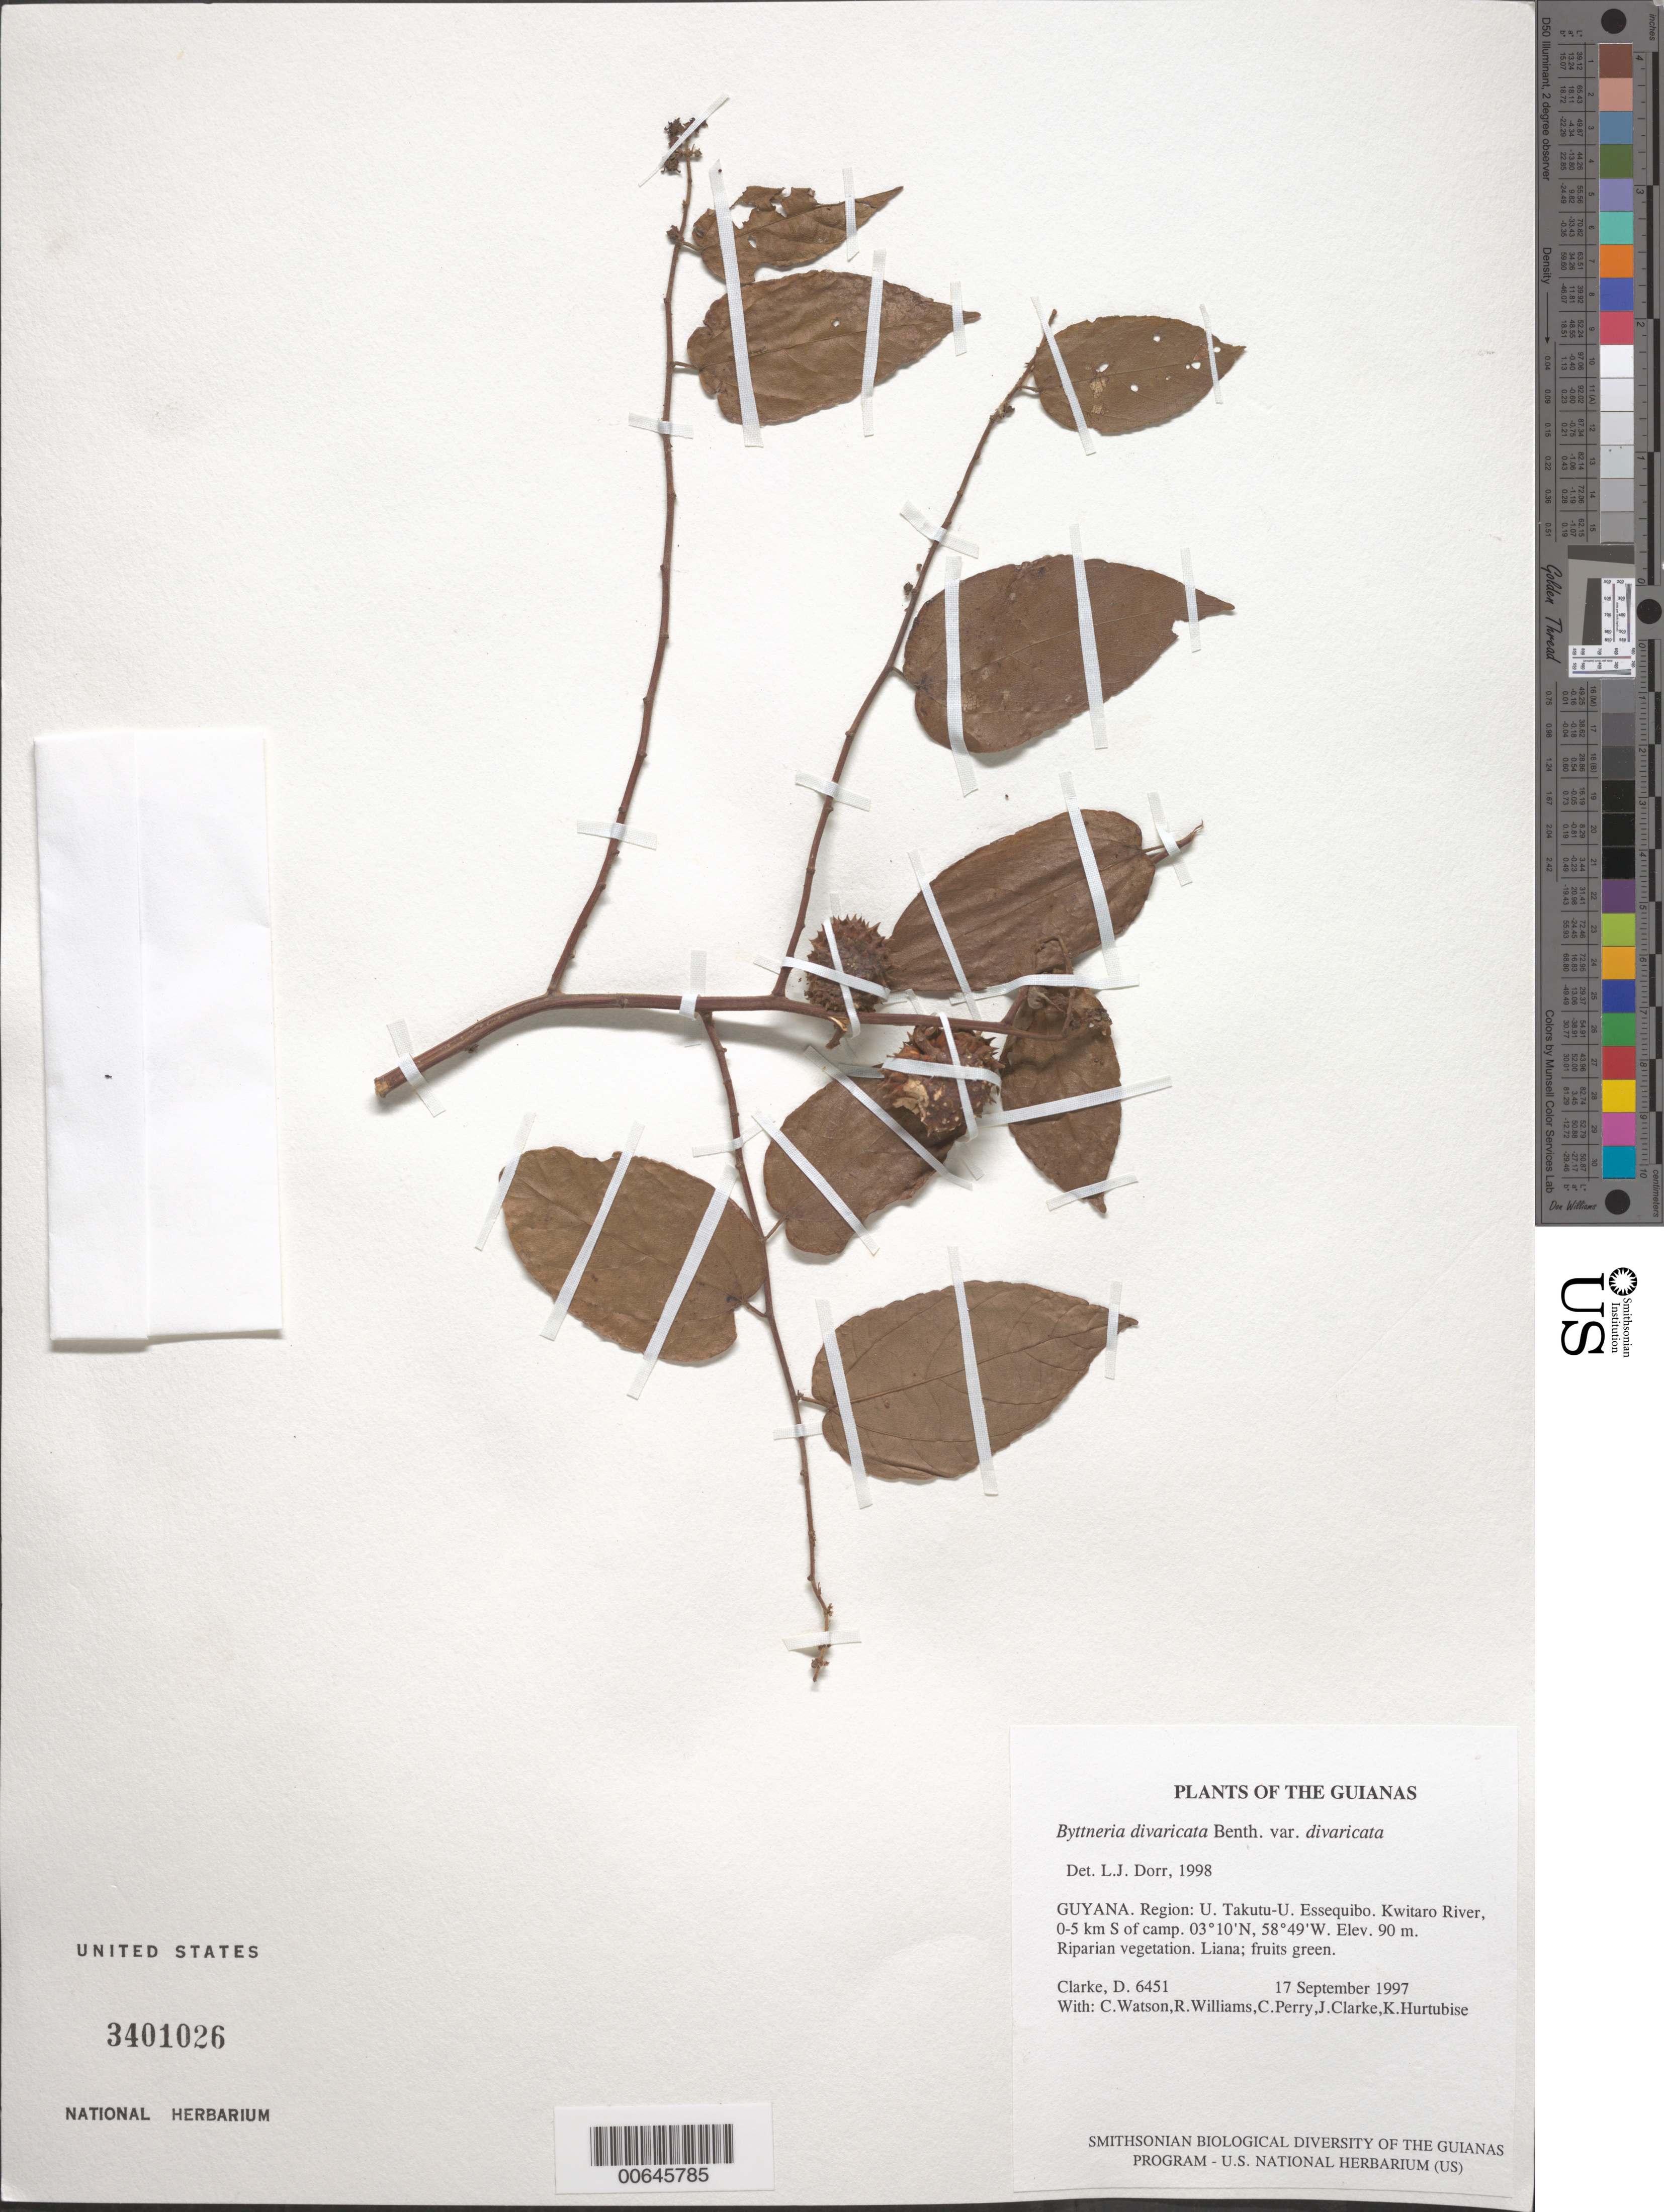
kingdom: Plantae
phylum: Tracheophyta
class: Magnoliopsida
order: Malvales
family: Malvaceae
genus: Byttneria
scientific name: Byttneria divaricata var. divaricata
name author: Benth.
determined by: Dorr, L. J., (BOT), Smithsonian Institution - National Museum of Natural History (UNITED STATES)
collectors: H. D. Clarke, C. Watson, R. Williams, C. Perry, J. Clarke & K. Hurtubise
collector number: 6451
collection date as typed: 17 September 1997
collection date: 1997-09-17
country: Guyana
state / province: U. Takutu-U. Essequibo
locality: Kwitaro River, 0-5 km S of camp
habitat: Riparian vegetation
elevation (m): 90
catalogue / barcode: US 3401026